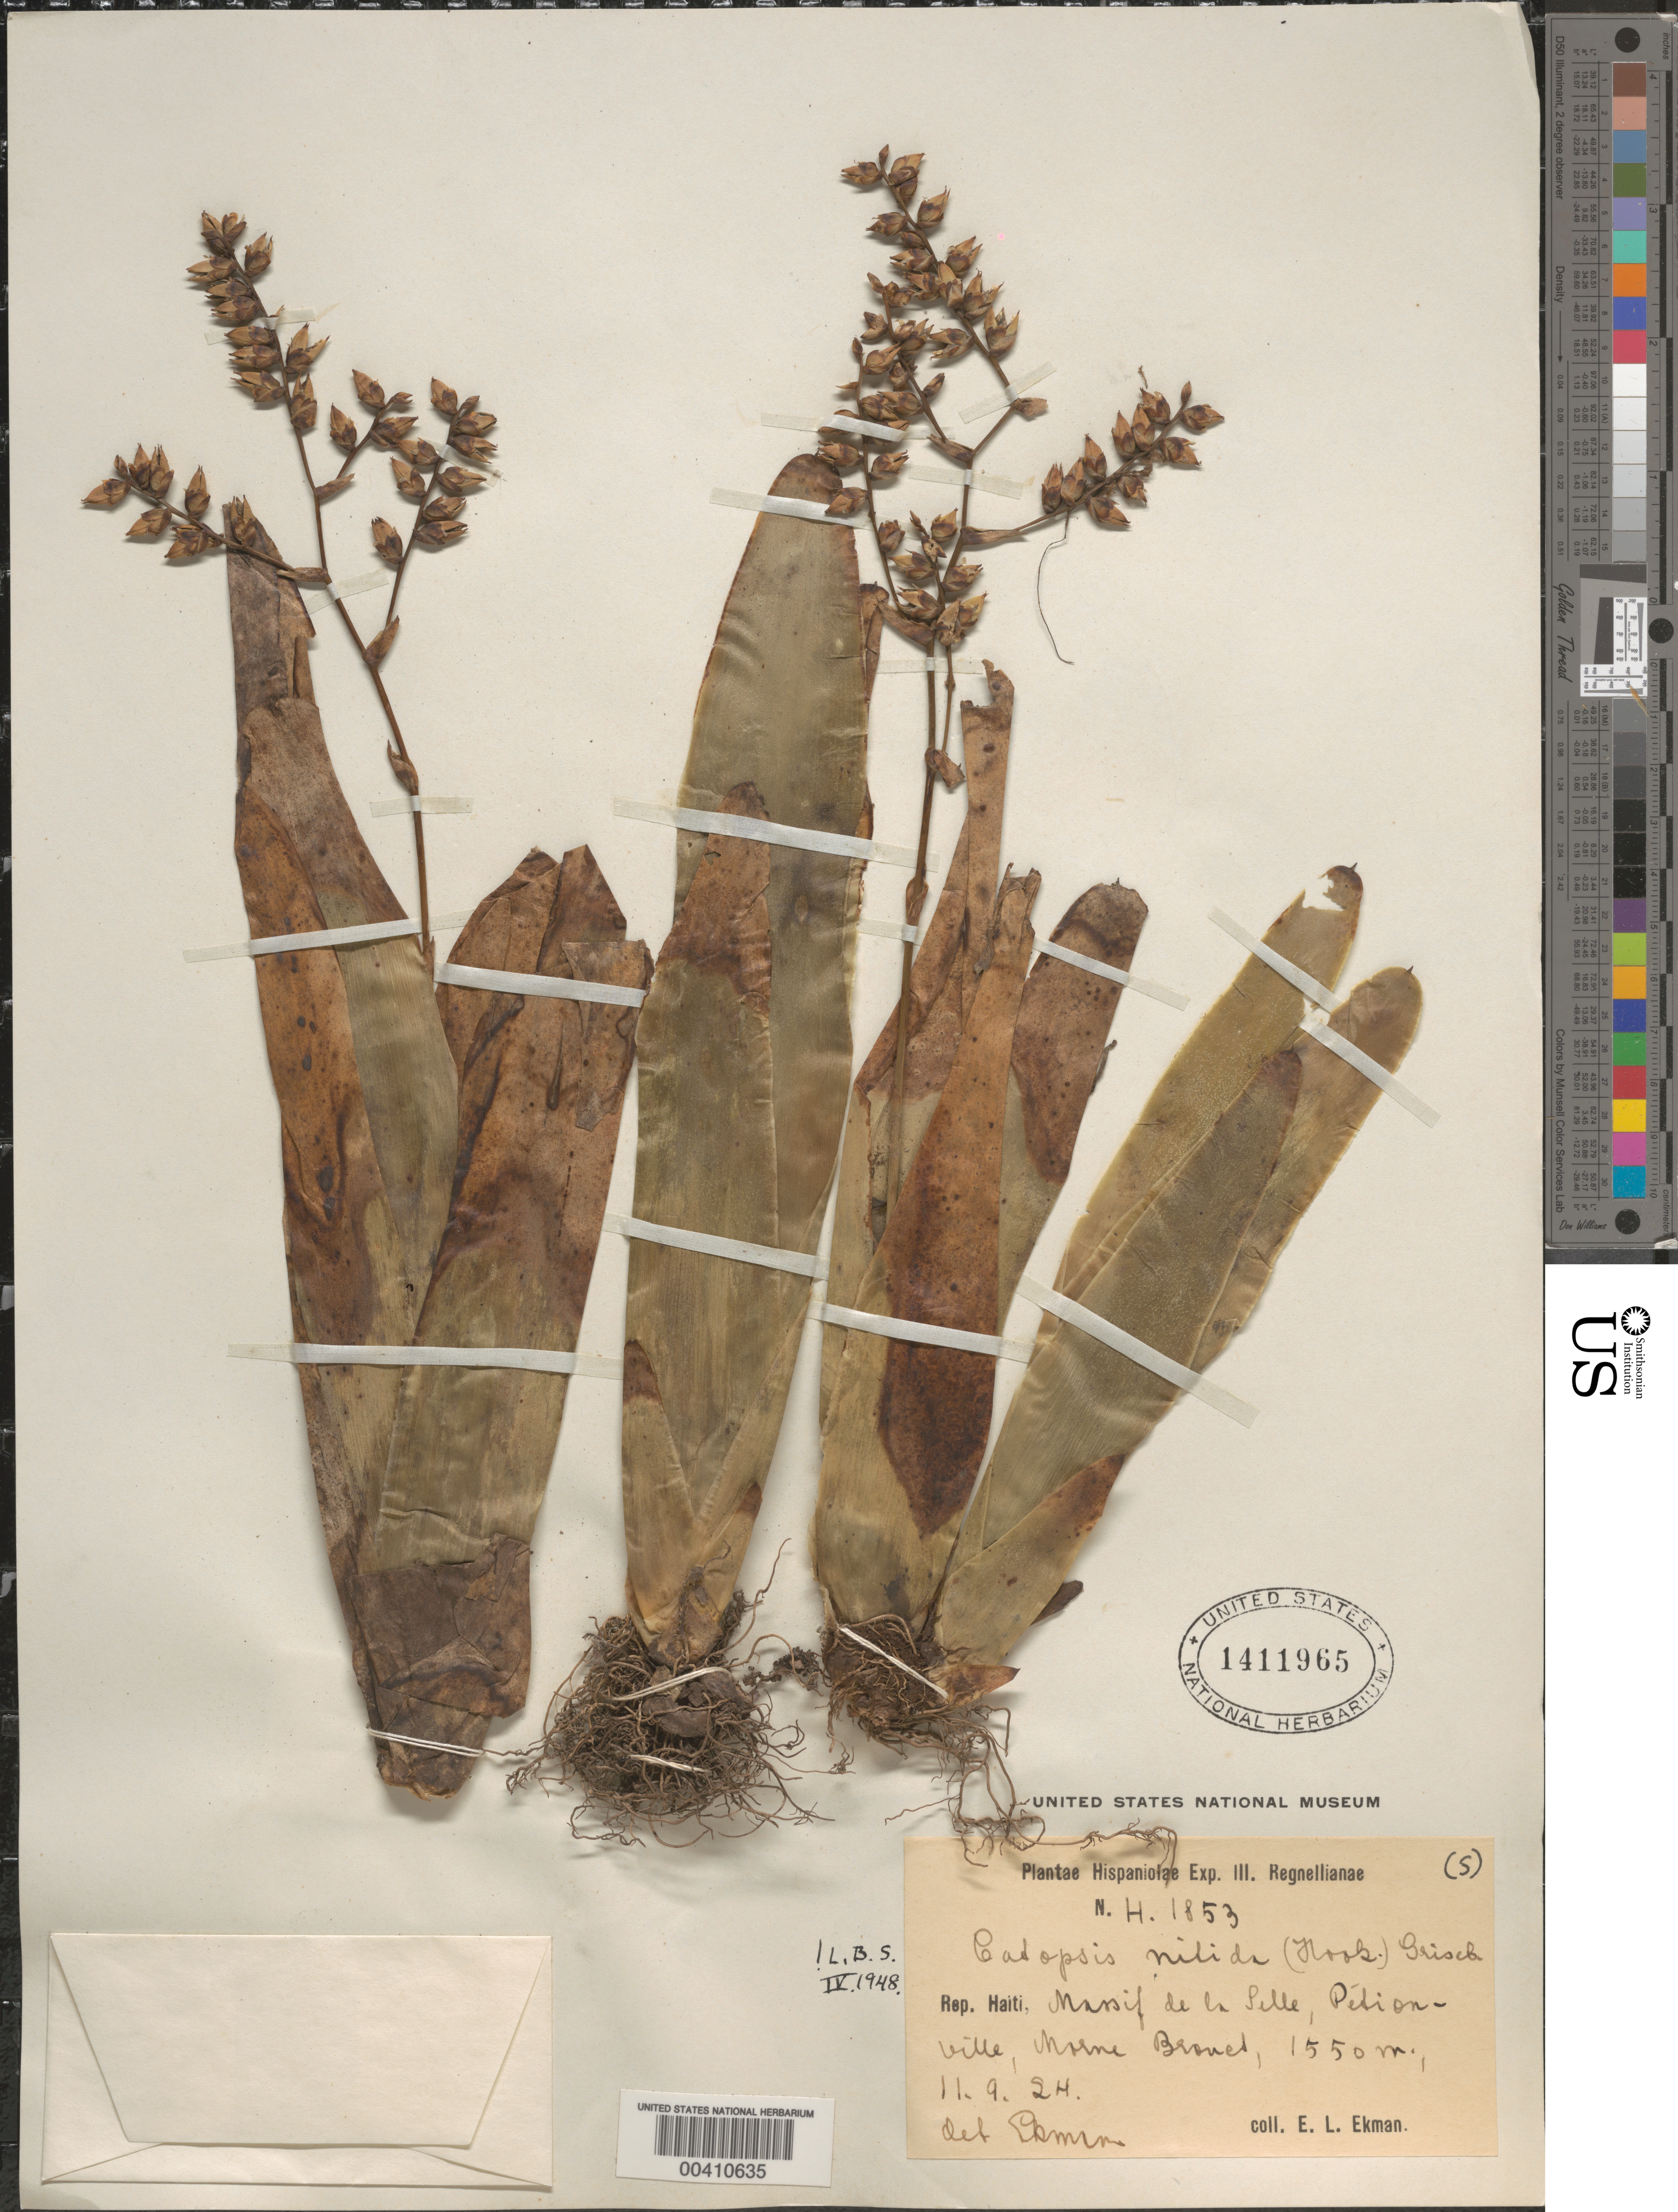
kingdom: Plantae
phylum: Tracheophyta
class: Liliopsida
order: Poales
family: Bromeliaceae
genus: Catopsis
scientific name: Catopsis nitida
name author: (Hook.) Griseb.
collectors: E. L. Ekman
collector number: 1853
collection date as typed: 11 Sep 1924 or 09 Sep 1924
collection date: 1924-09-09 or 1924-09-11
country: Haiti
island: Hispaniola Island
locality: Massif de la pille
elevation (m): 1550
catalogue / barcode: US 1411965